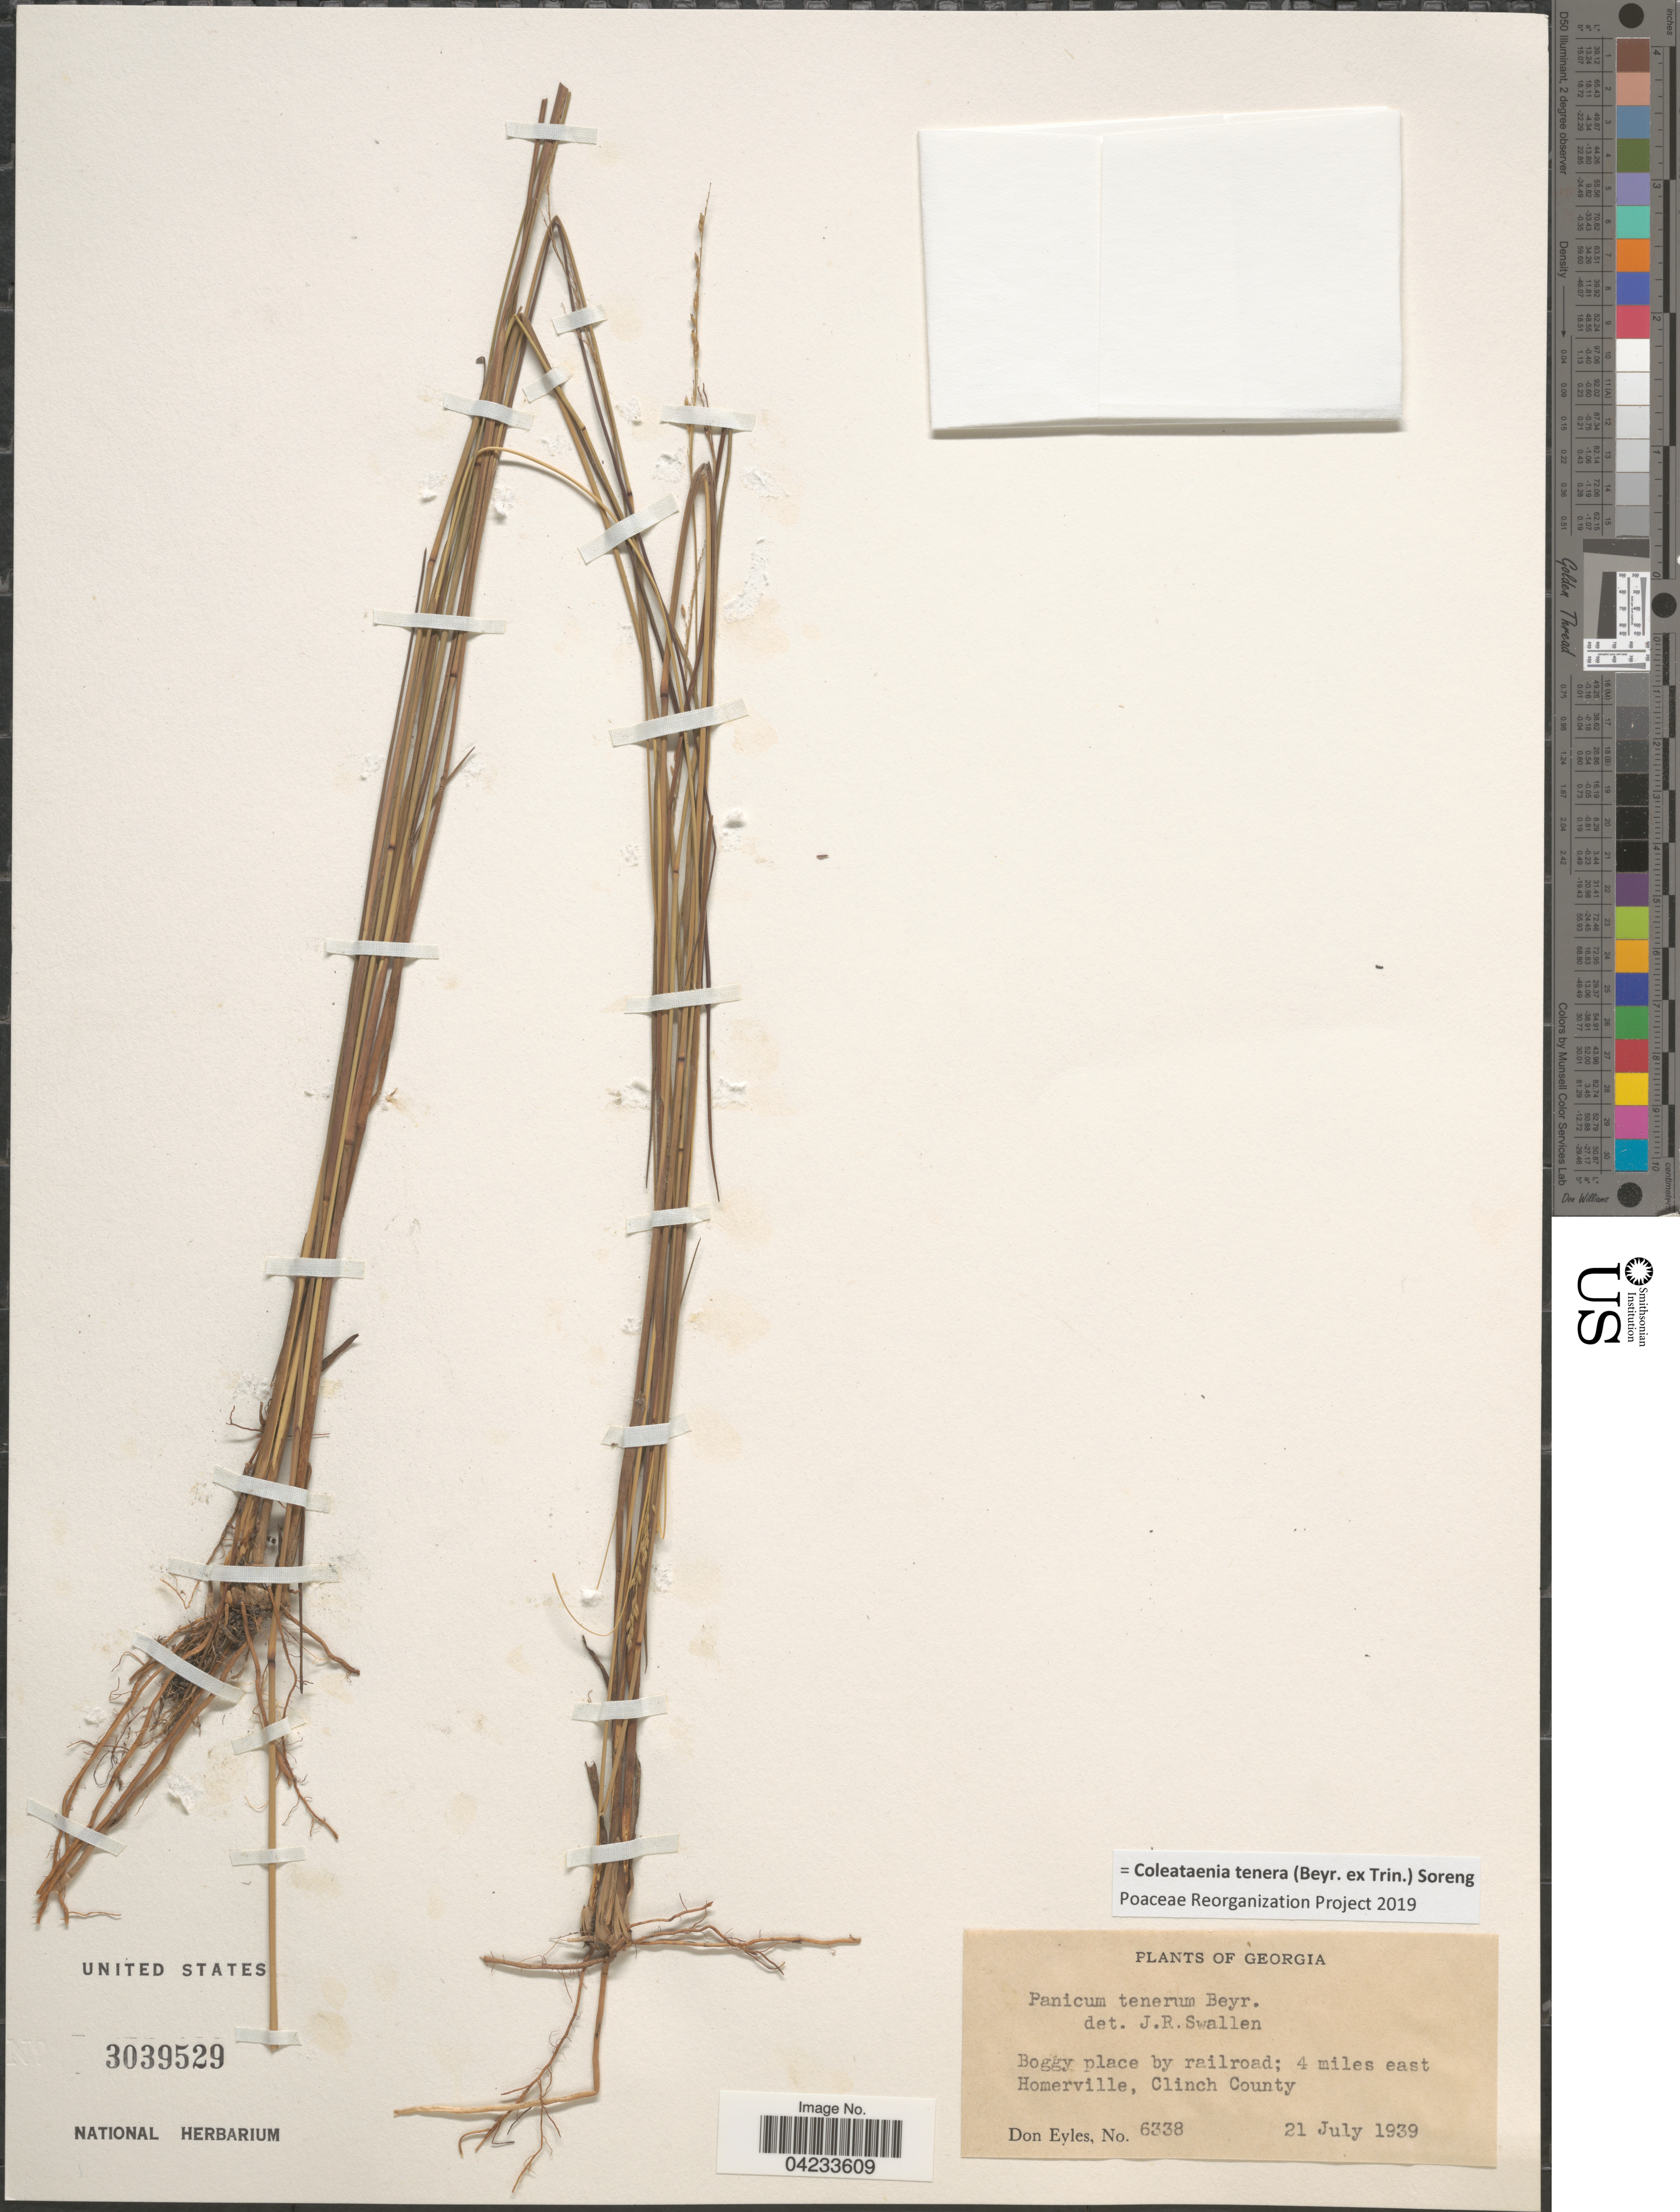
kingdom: Plantae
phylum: Tracheophyta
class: Liliopsida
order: Poales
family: Poaceae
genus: Coleataenia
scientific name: Coleataenia tenera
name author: (Beyr. ex Trin.) Soreng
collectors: D. Eyles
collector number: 6338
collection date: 1939-07-21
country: United States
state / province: Georgia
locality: Boggy place by railroad; 4 miles east Homerville, Clinch County.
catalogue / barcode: US 3039529